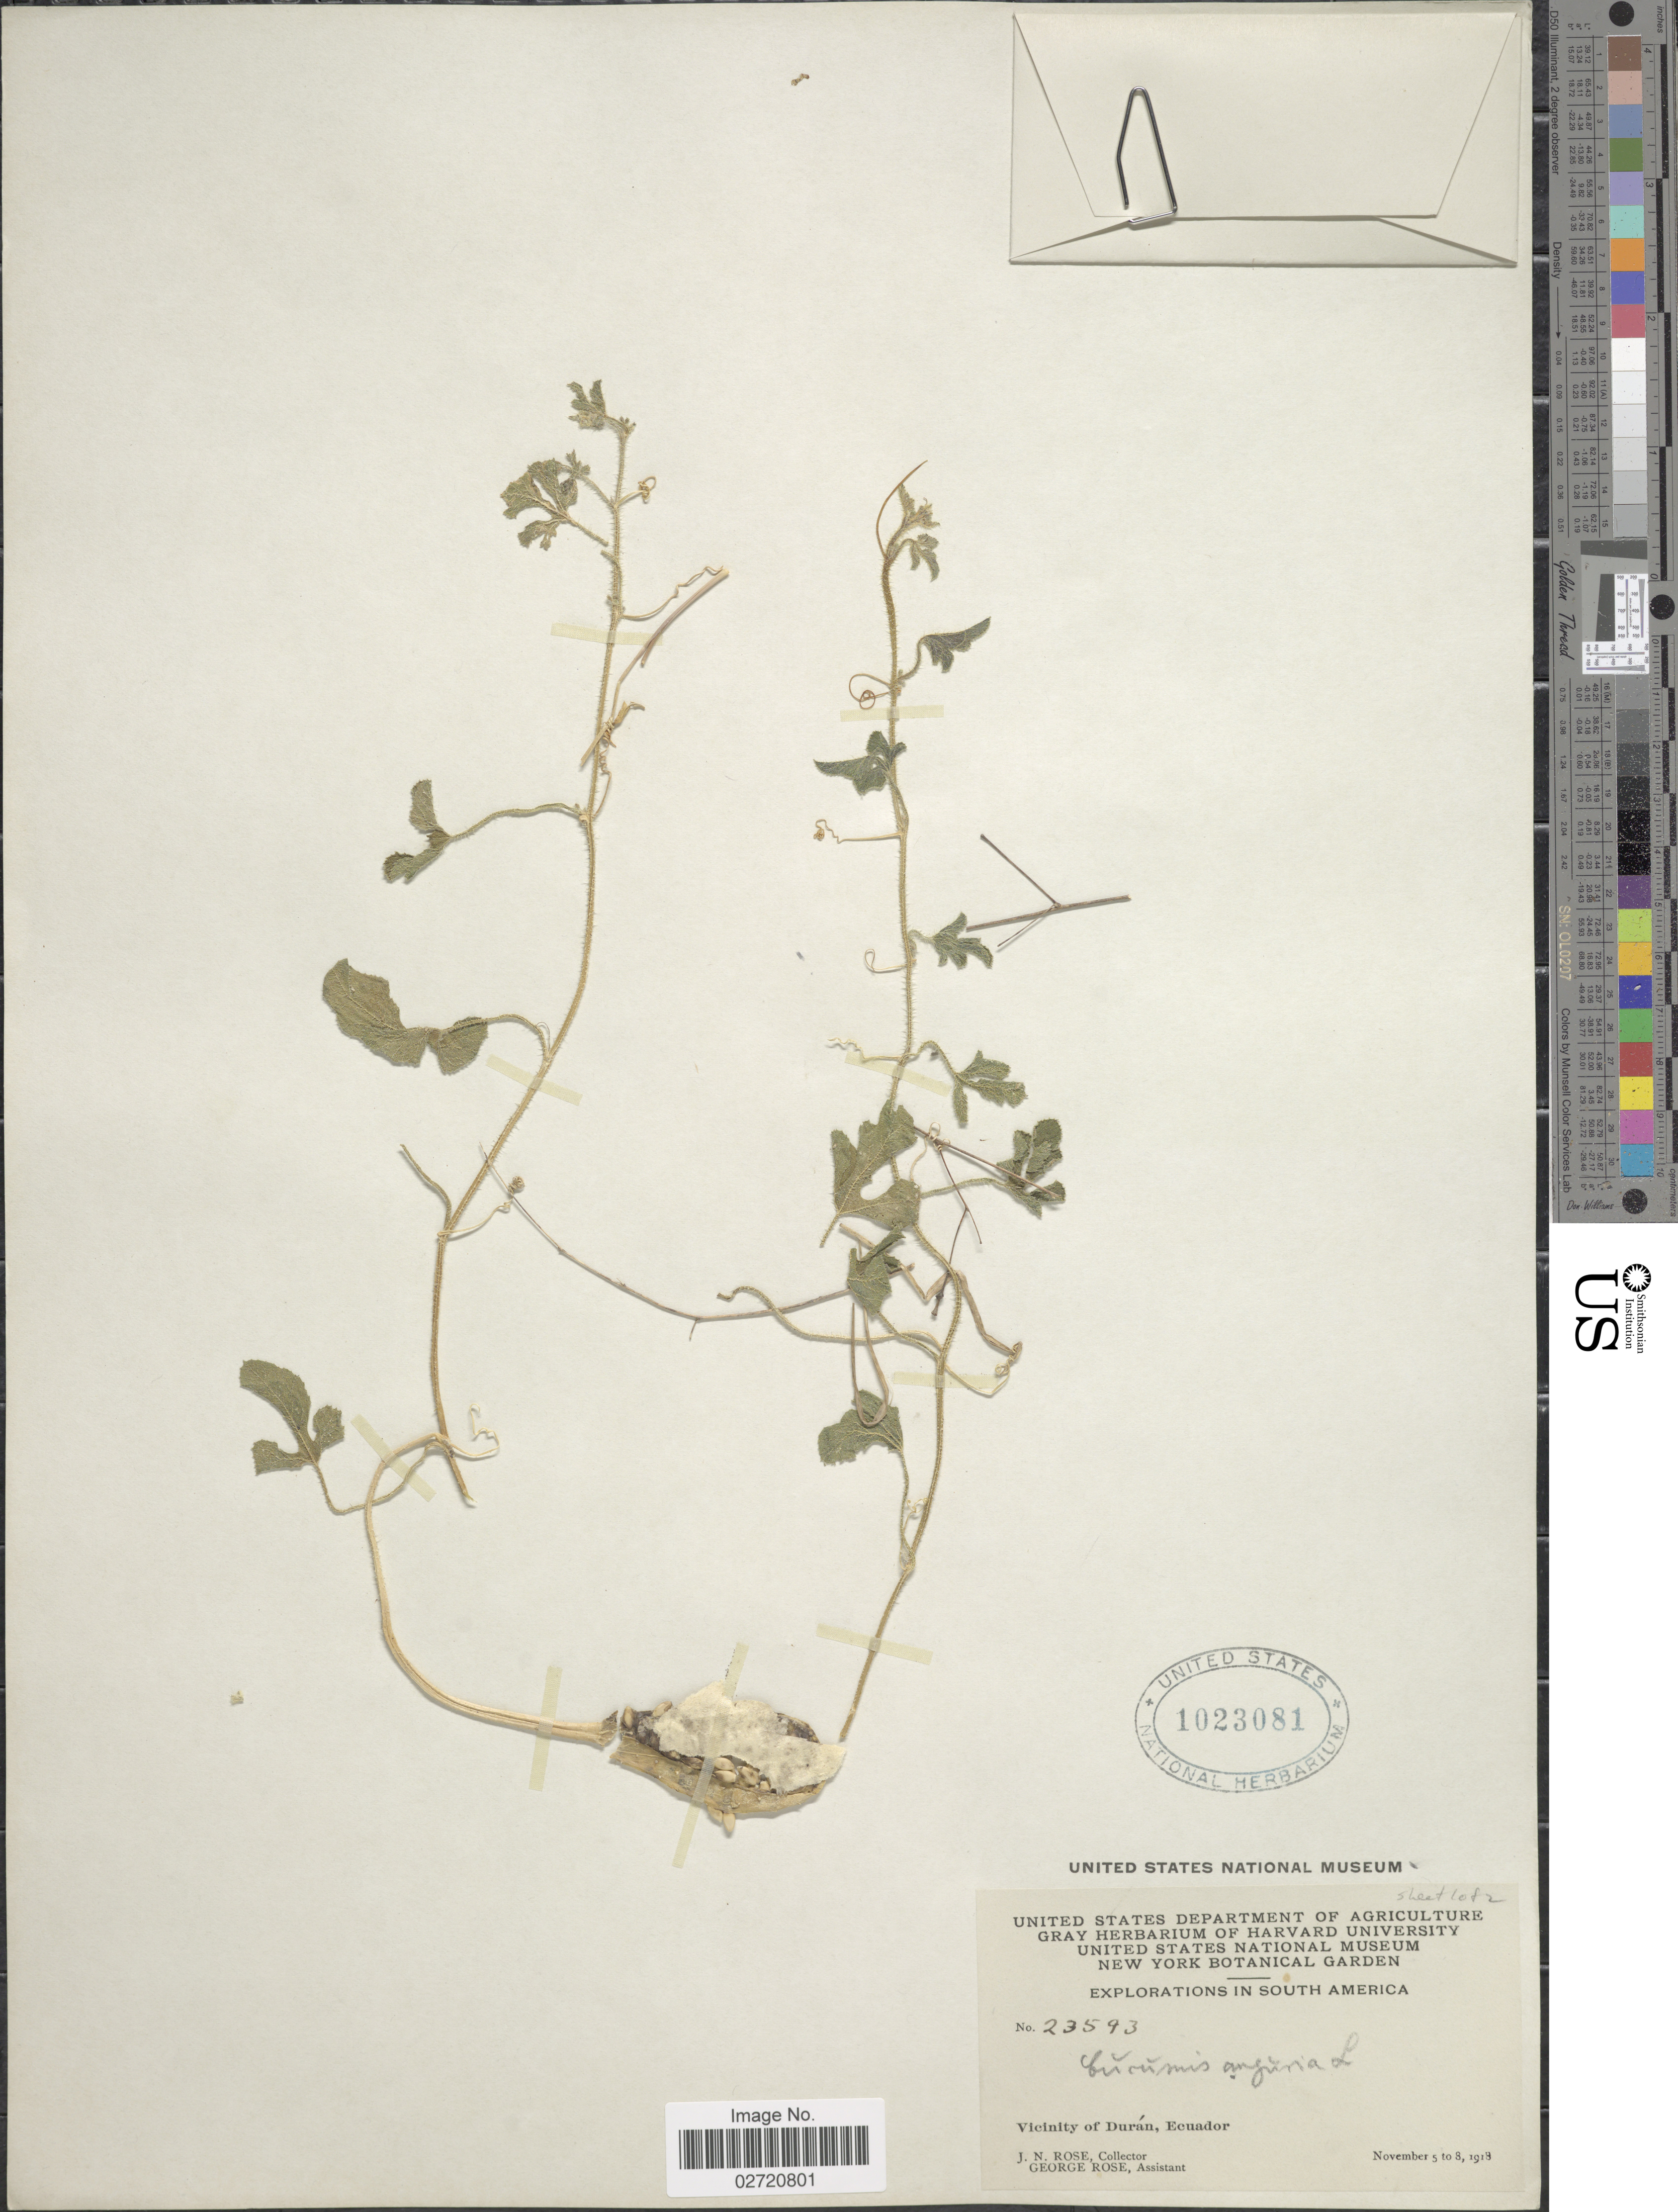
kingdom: Plantae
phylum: Tracheophyta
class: Magnoliopsida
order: Cucurbitales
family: Cucurbitaceae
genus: Cucumis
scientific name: Cucumis anguria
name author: L.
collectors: J. N. Rose & G. Rose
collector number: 23593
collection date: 1918-11-05/1918-11-08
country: Ecuador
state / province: Guayas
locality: Vicinity of Duran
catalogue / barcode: US 1023081